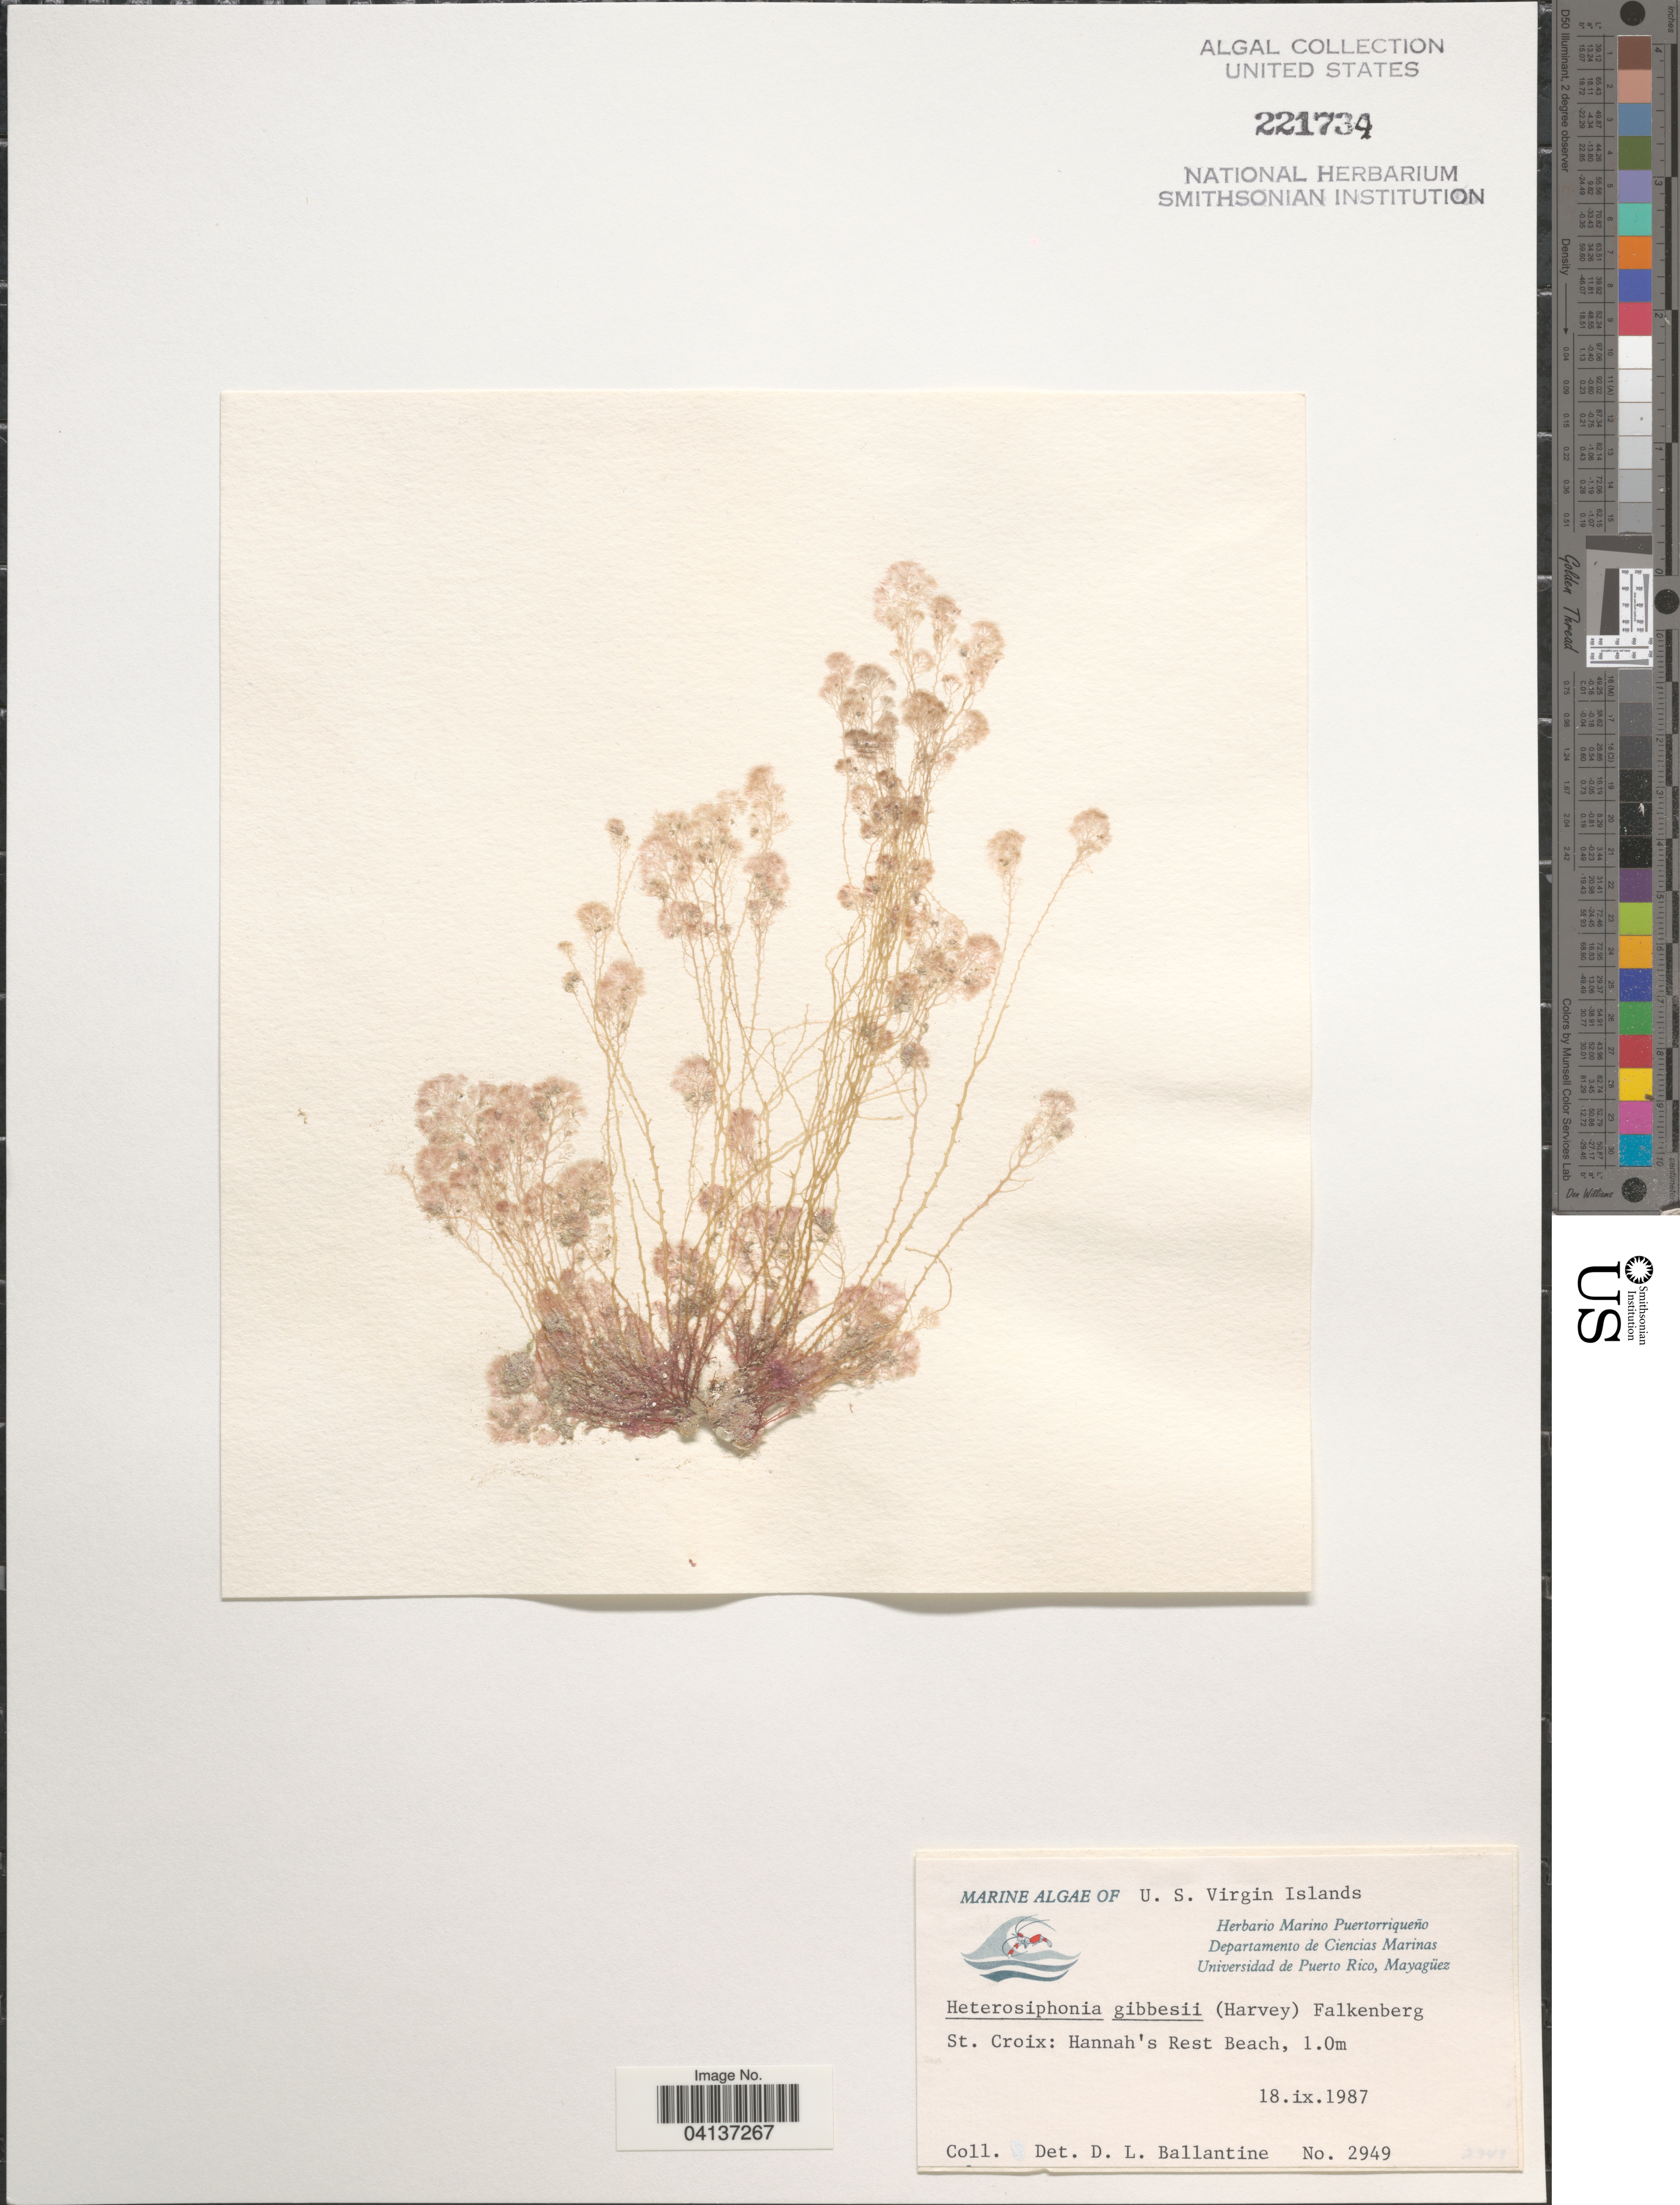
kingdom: Plantae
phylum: Rhodophyta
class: Florideophyceae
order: Ceramiales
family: Dasyaceae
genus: Heterosiphonia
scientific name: Heterosiphonia gibbesii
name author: (Harv.)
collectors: D.L. Ballantine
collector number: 2949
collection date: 1987-09-18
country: U.S. Virgin Islands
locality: St. Croix: Hannah's Rest Beach.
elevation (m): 1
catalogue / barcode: US 221734